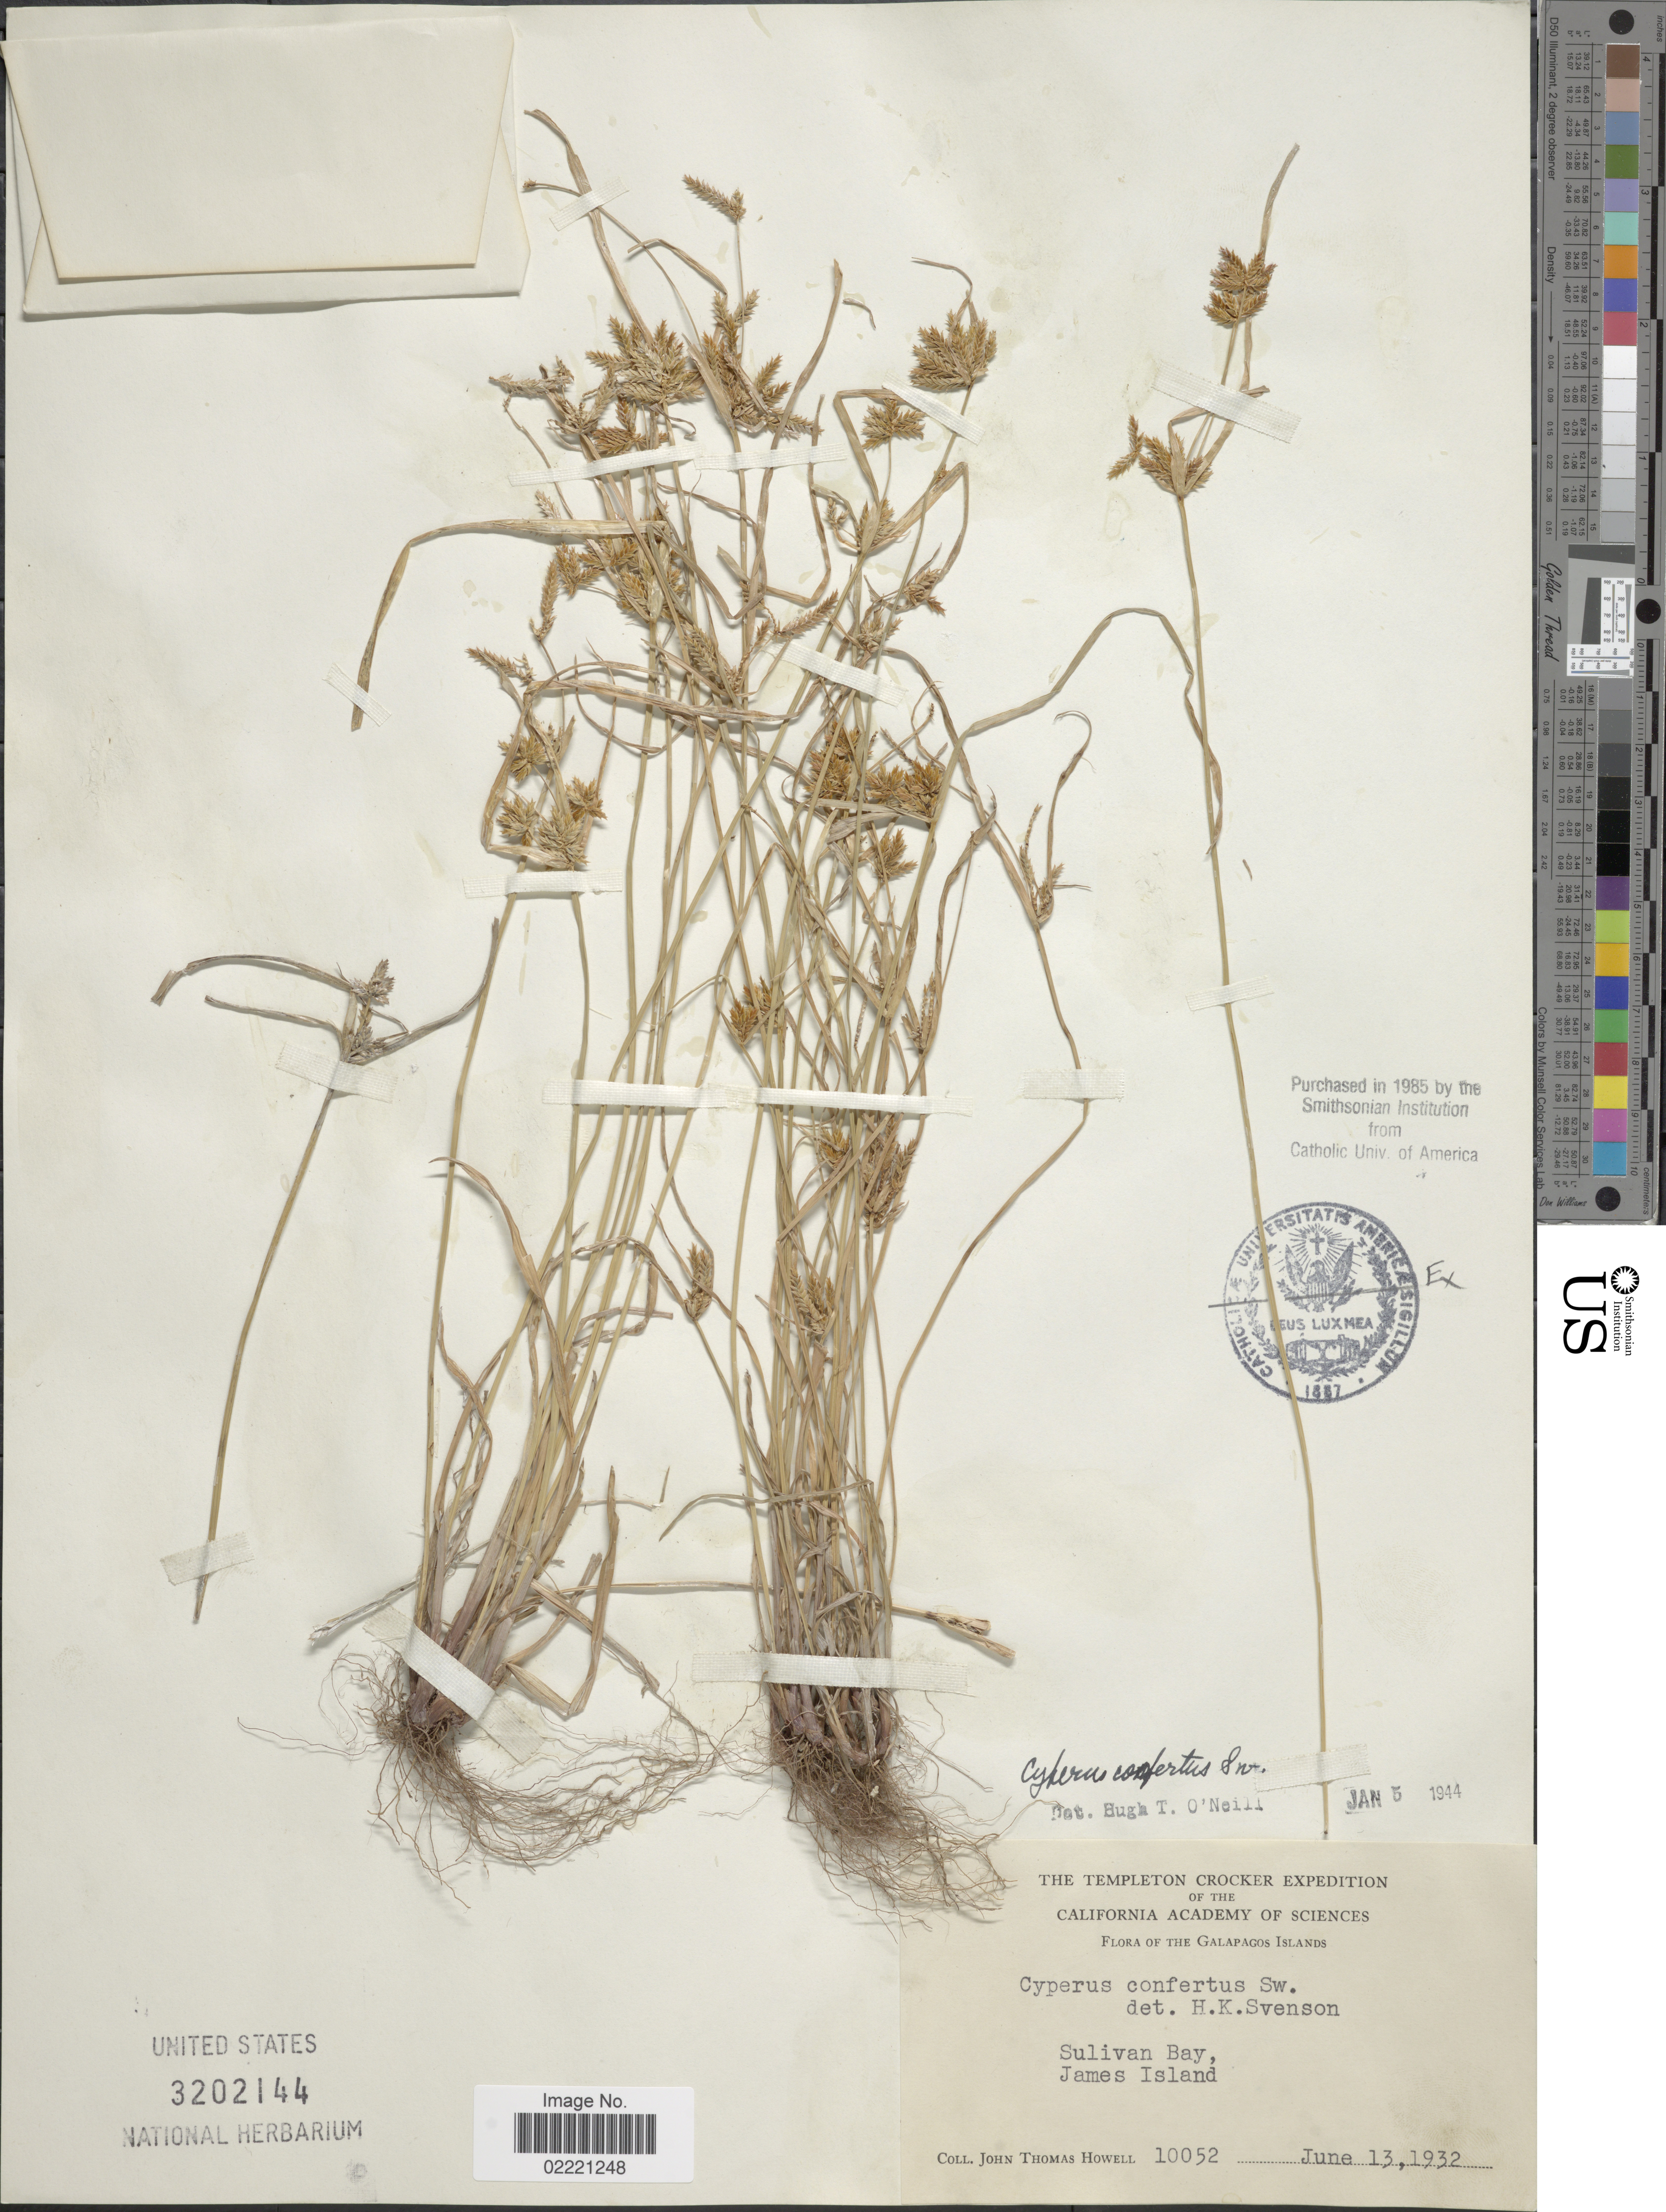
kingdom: Plantae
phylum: Tracheophyta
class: Liliopsida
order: Poales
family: Cyperaceae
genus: Cyperus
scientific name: Cyperus confertus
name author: Sw.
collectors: J. T. Howell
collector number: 10052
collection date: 1932-06-13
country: Ecuador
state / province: Colón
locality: Galapagos Islands, Sulivan Bay, James Island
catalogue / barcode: US 3202144